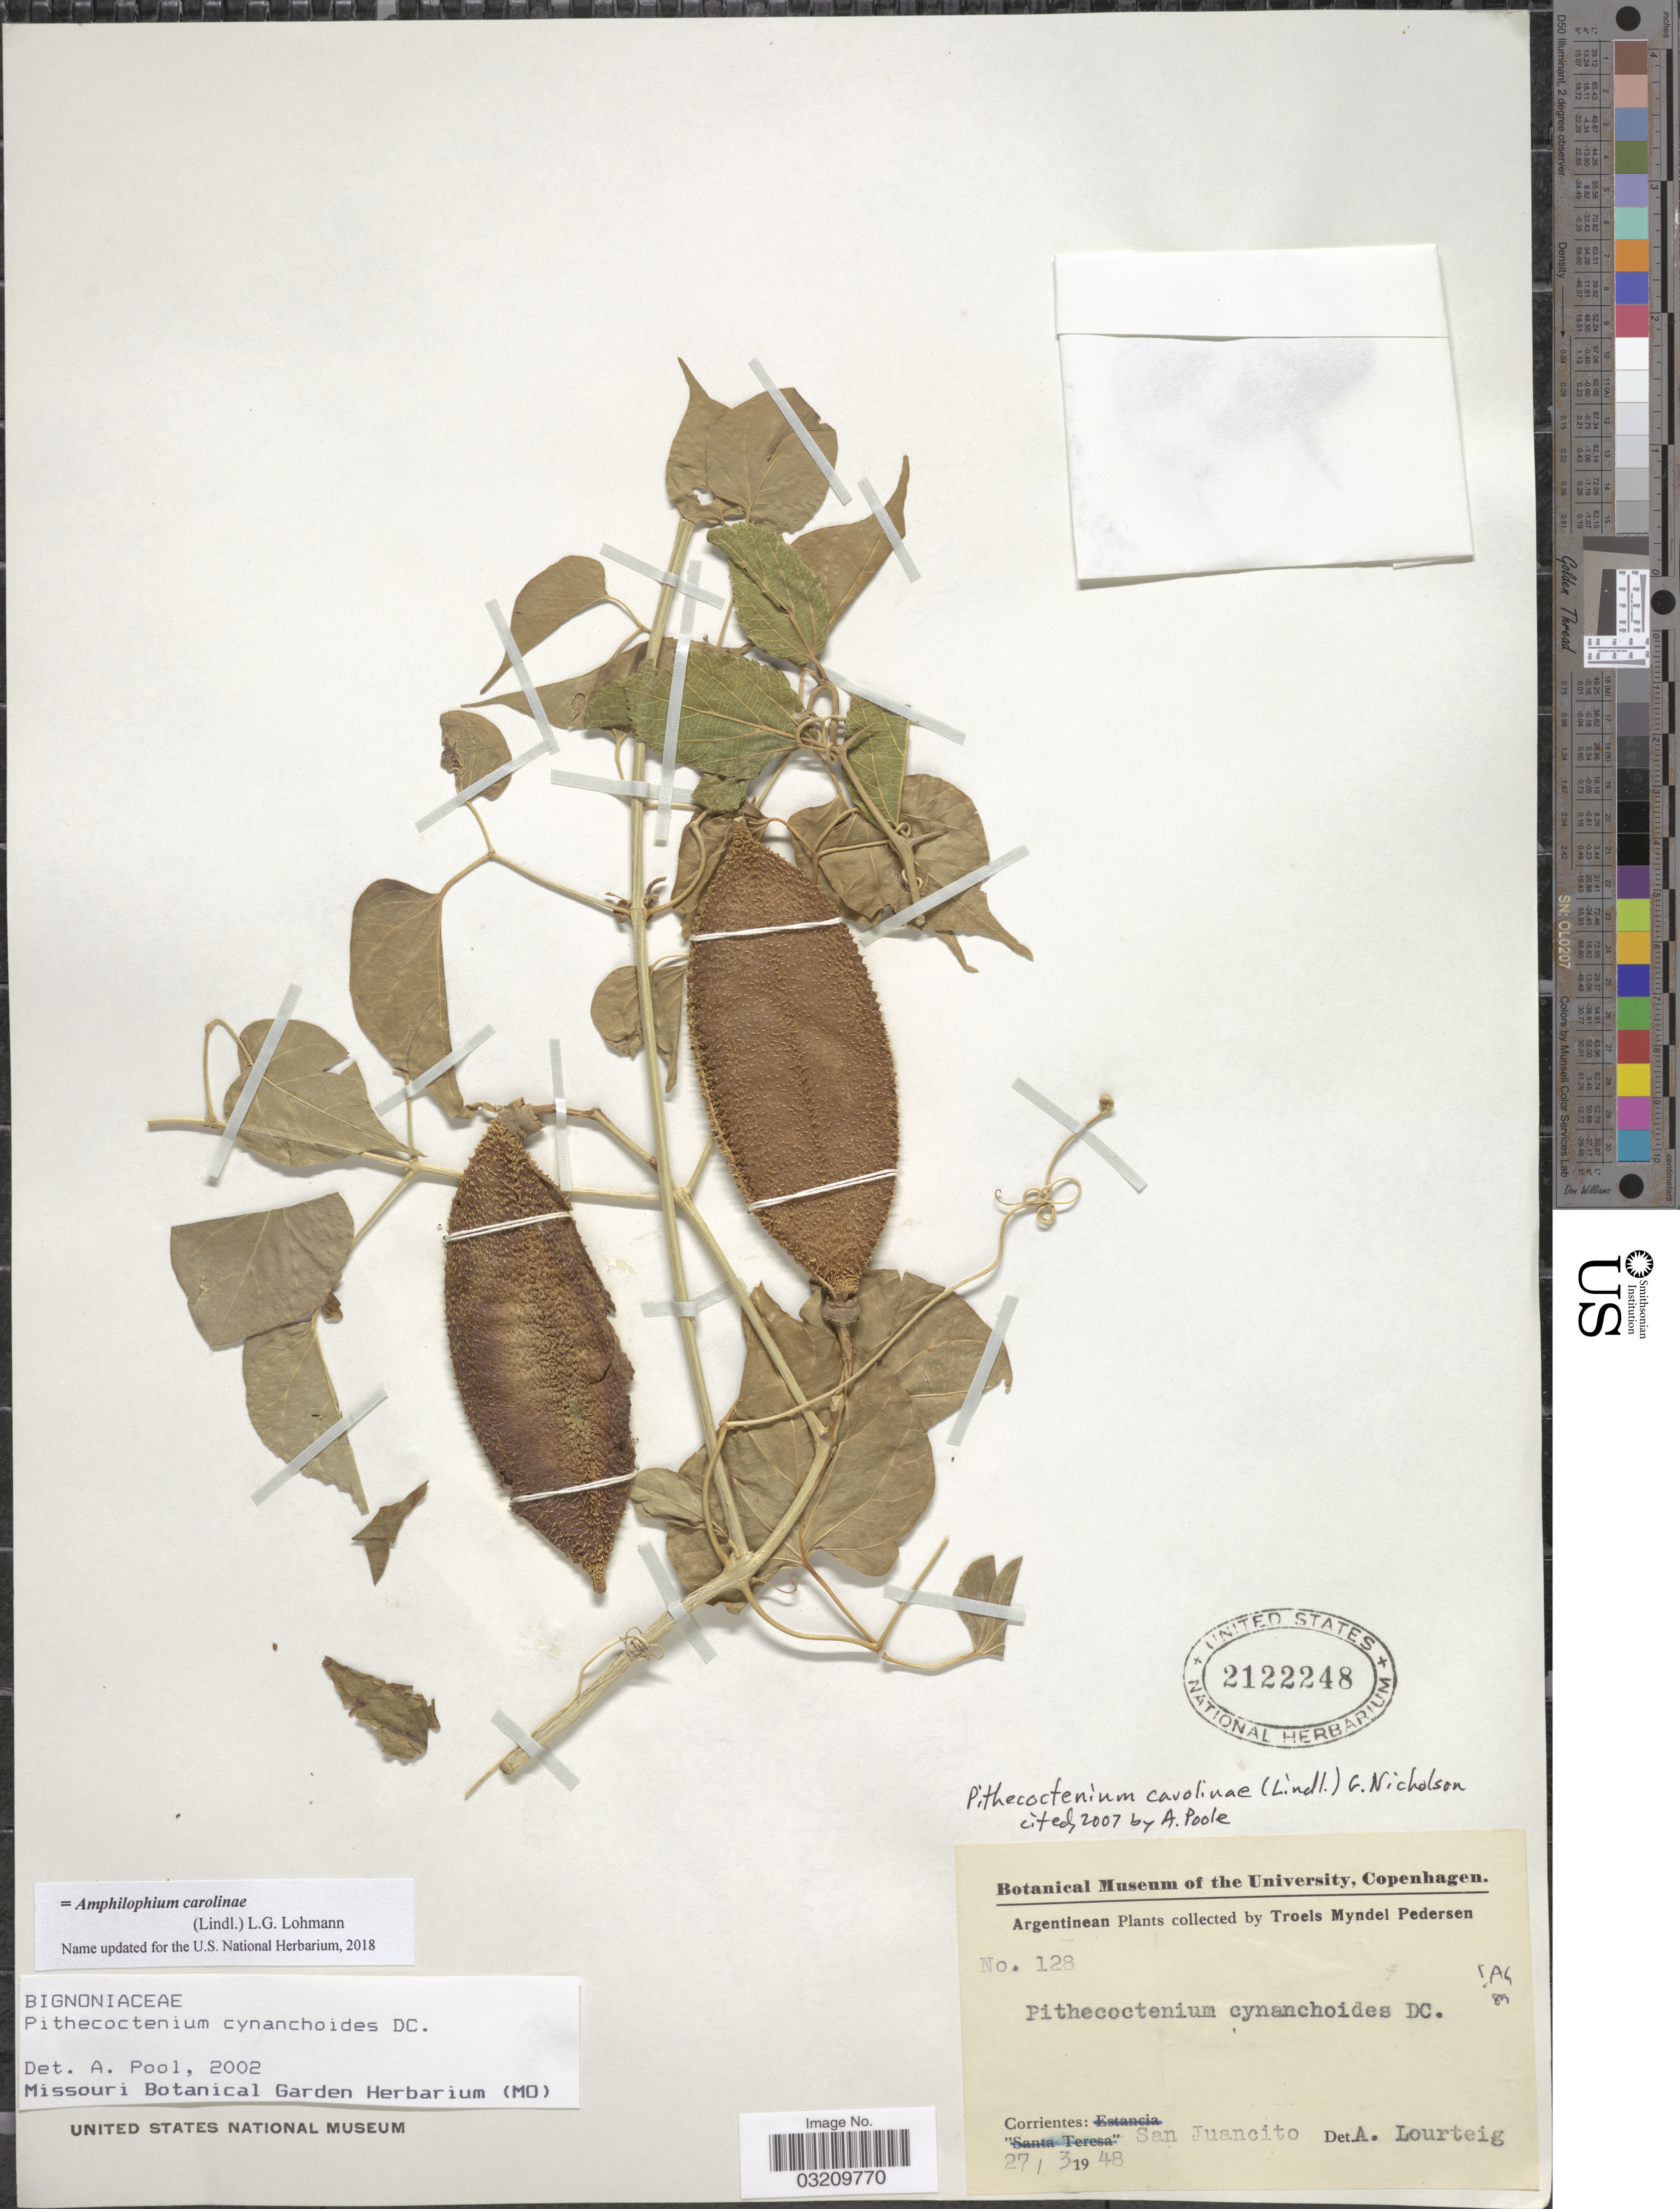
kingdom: Plantae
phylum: Tracheophyta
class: Magnoliopsida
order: Lamiales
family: Bignoniaceae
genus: Amphilophium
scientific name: Amphilophium carolinae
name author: (Lindl.) L.G. Lohmann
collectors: T. Pederson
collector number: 128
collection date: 1948-03-27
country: Argentina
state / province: Corrientes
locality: San Juancito.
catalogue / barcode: US 2122248